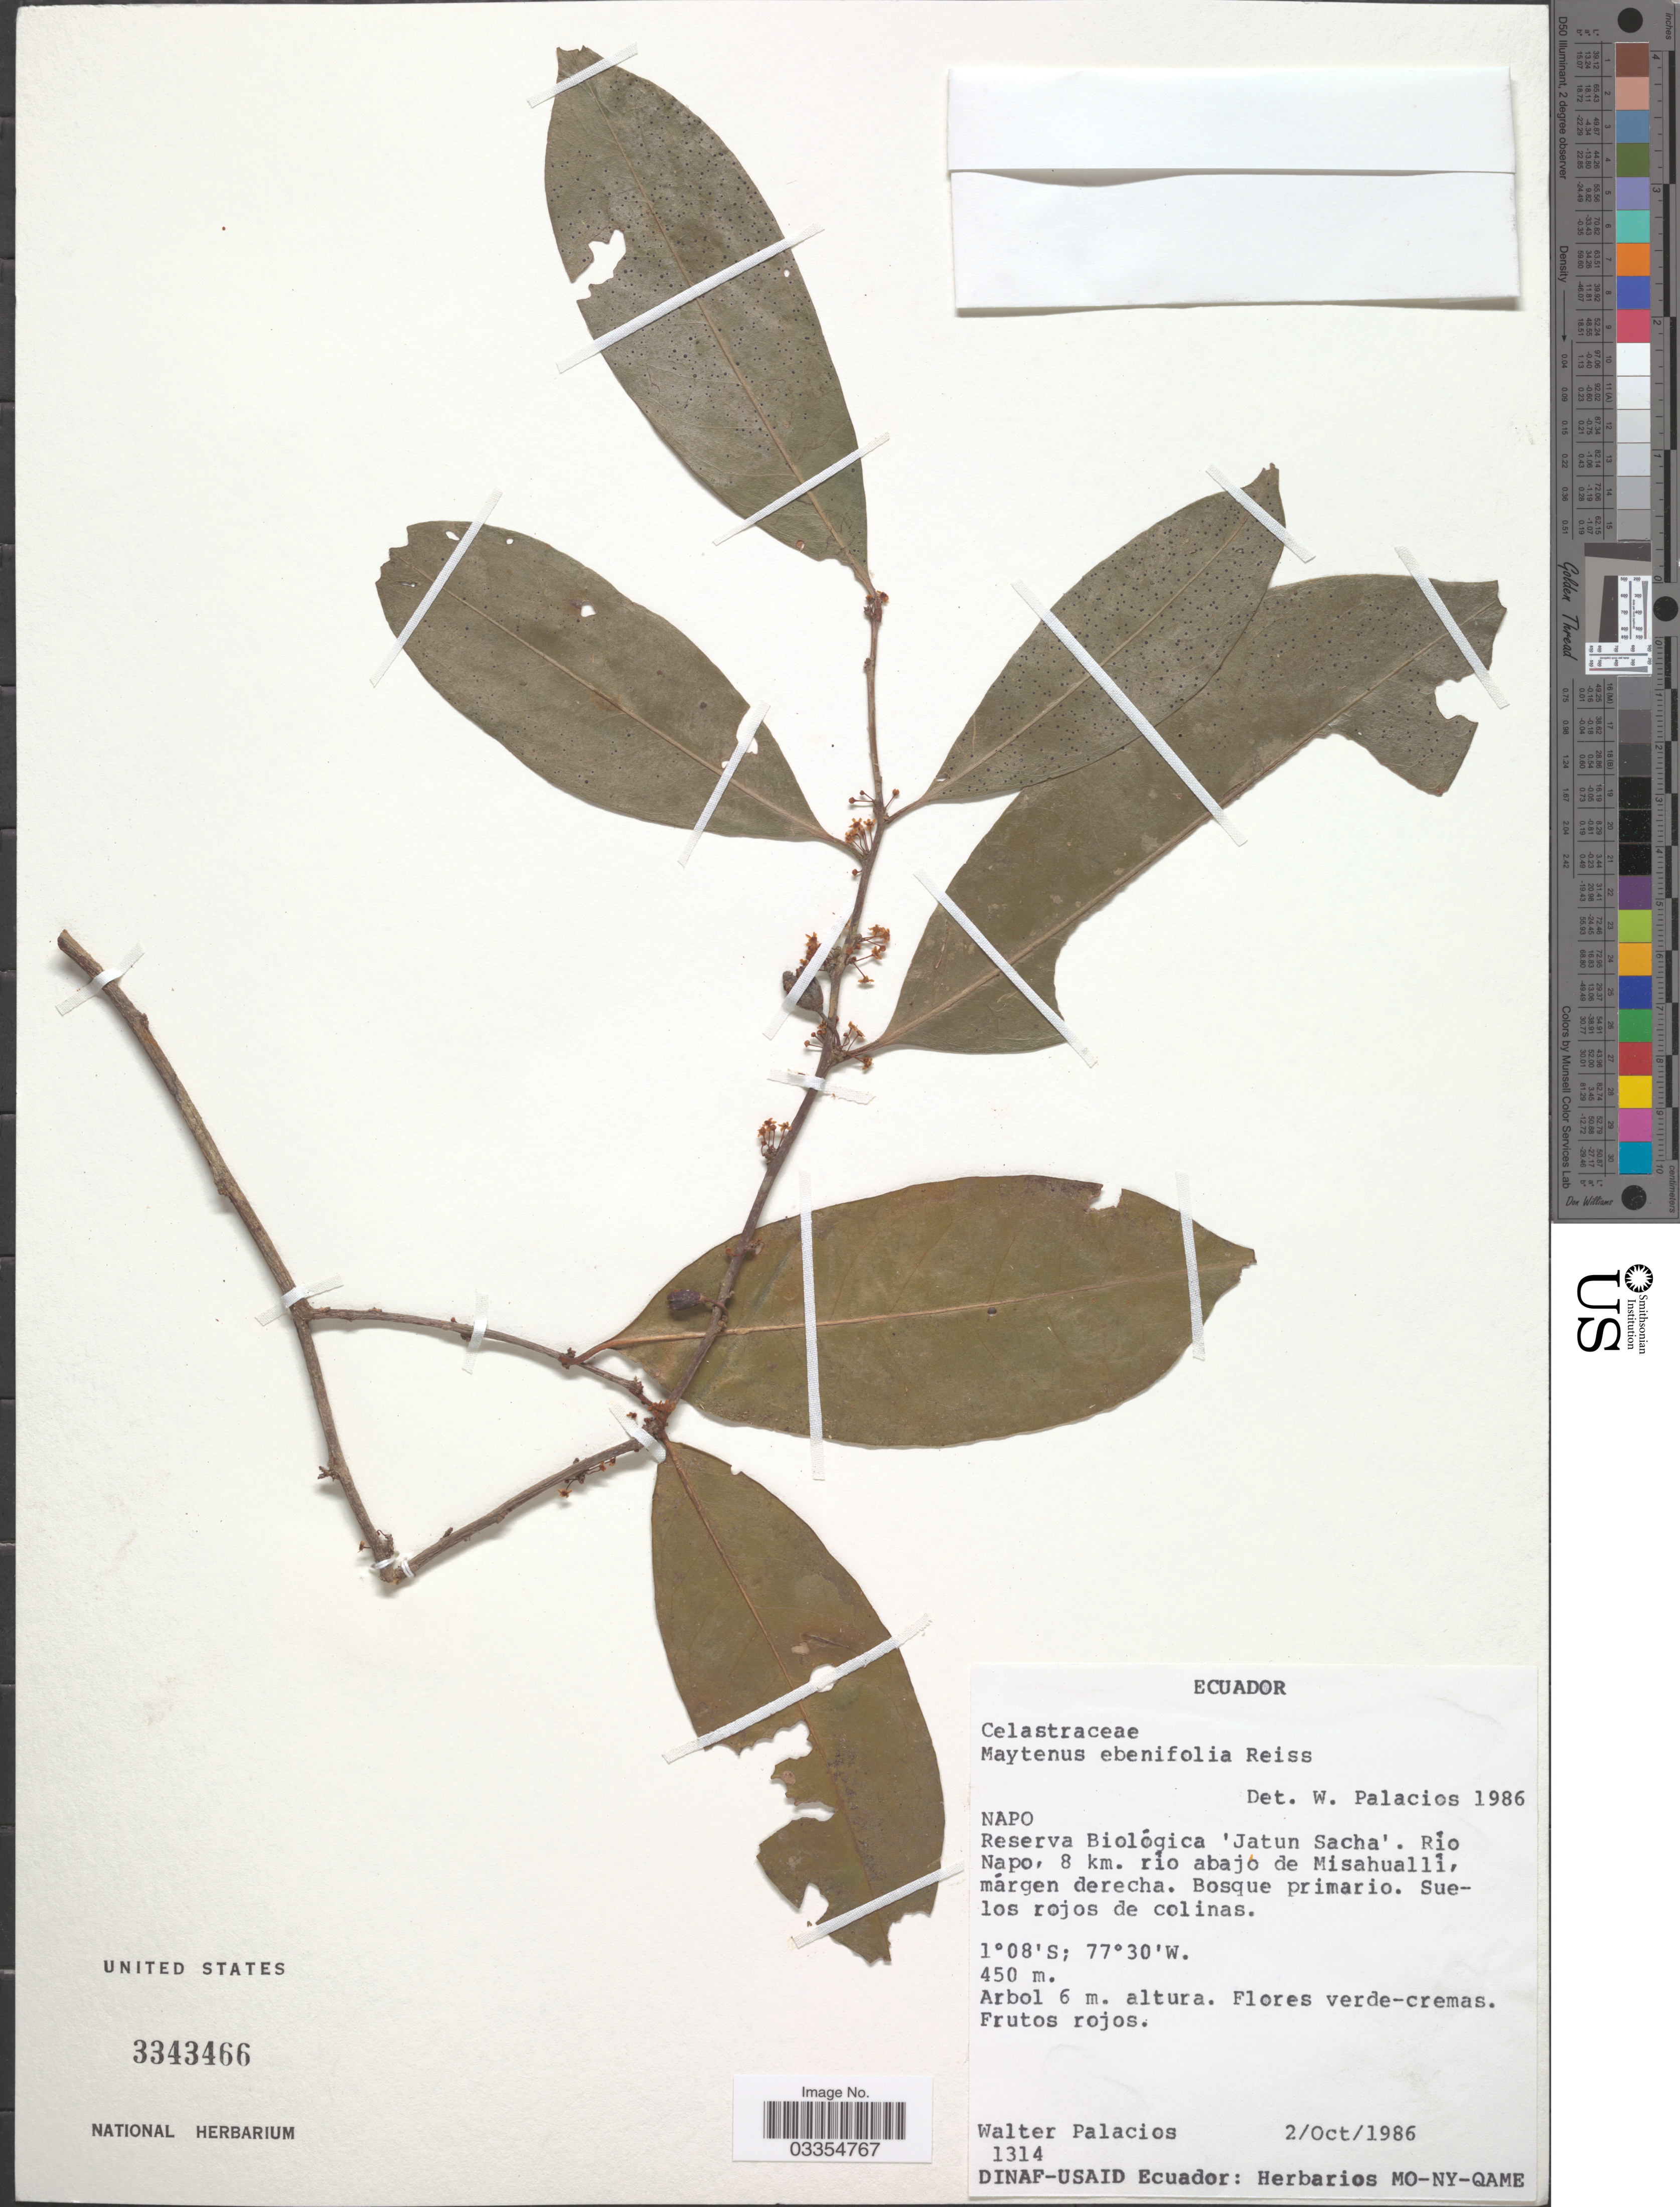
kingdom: Plantae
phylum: Tracheophyta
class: Magnoliopsida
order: Celastrales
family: Celastraceae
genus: Maytenus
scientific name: Maytenus ebenifolia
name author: Reissek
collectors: W. Palacios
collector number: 1314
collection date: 1986-10-02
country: Ecuador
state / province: Napo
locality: Reserva Biológica 'Jatun Sacha'. Río Napo, 8 km. rio abajo de Misahualli, márgen derecha.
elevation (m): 450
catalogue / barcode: US 3343466